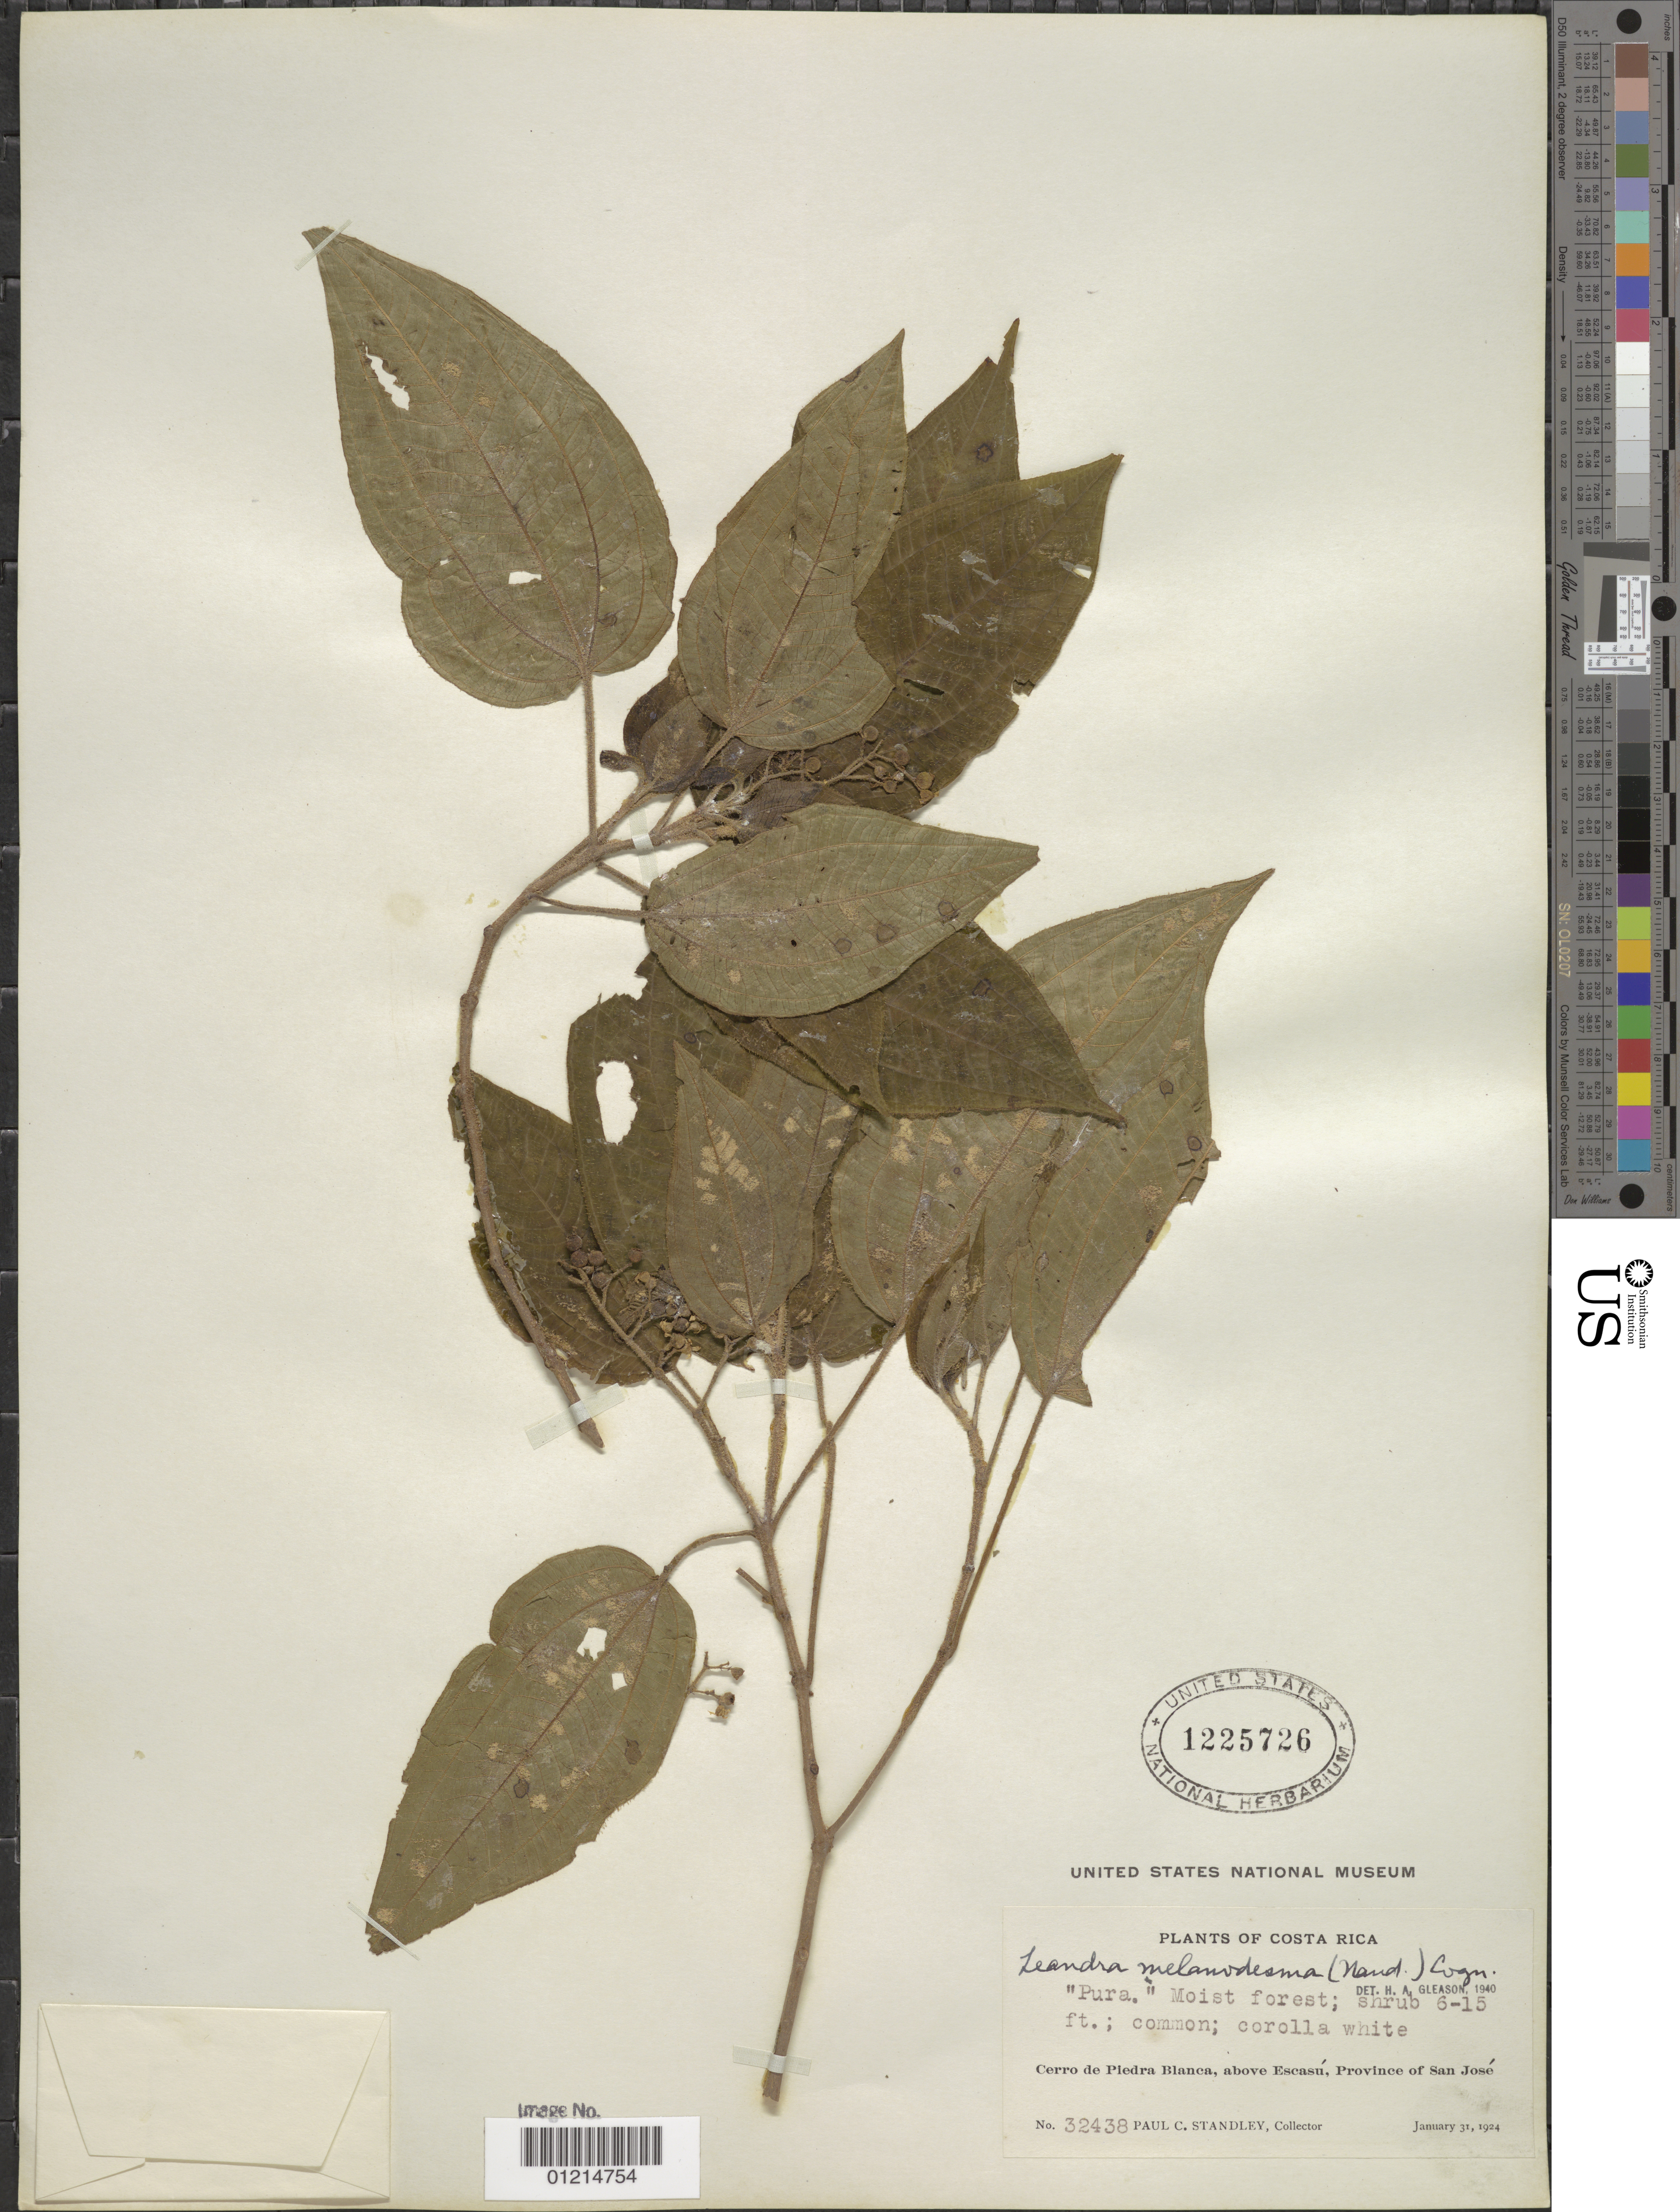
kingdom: Plantae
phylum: Tracheophyta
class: Magnoliopsida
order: Myrtales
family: Melastomataceae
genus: Leandra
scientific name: Leandra melanodesma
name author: (Naudin) Cogn.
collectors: P. C. Standley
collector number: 32438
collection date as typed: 31 Jan 1924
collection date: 1924-01-31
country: Costa Rica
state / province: San José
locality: Cerro de Piedra Blanca, above Escasú.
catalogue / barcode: US 1225726